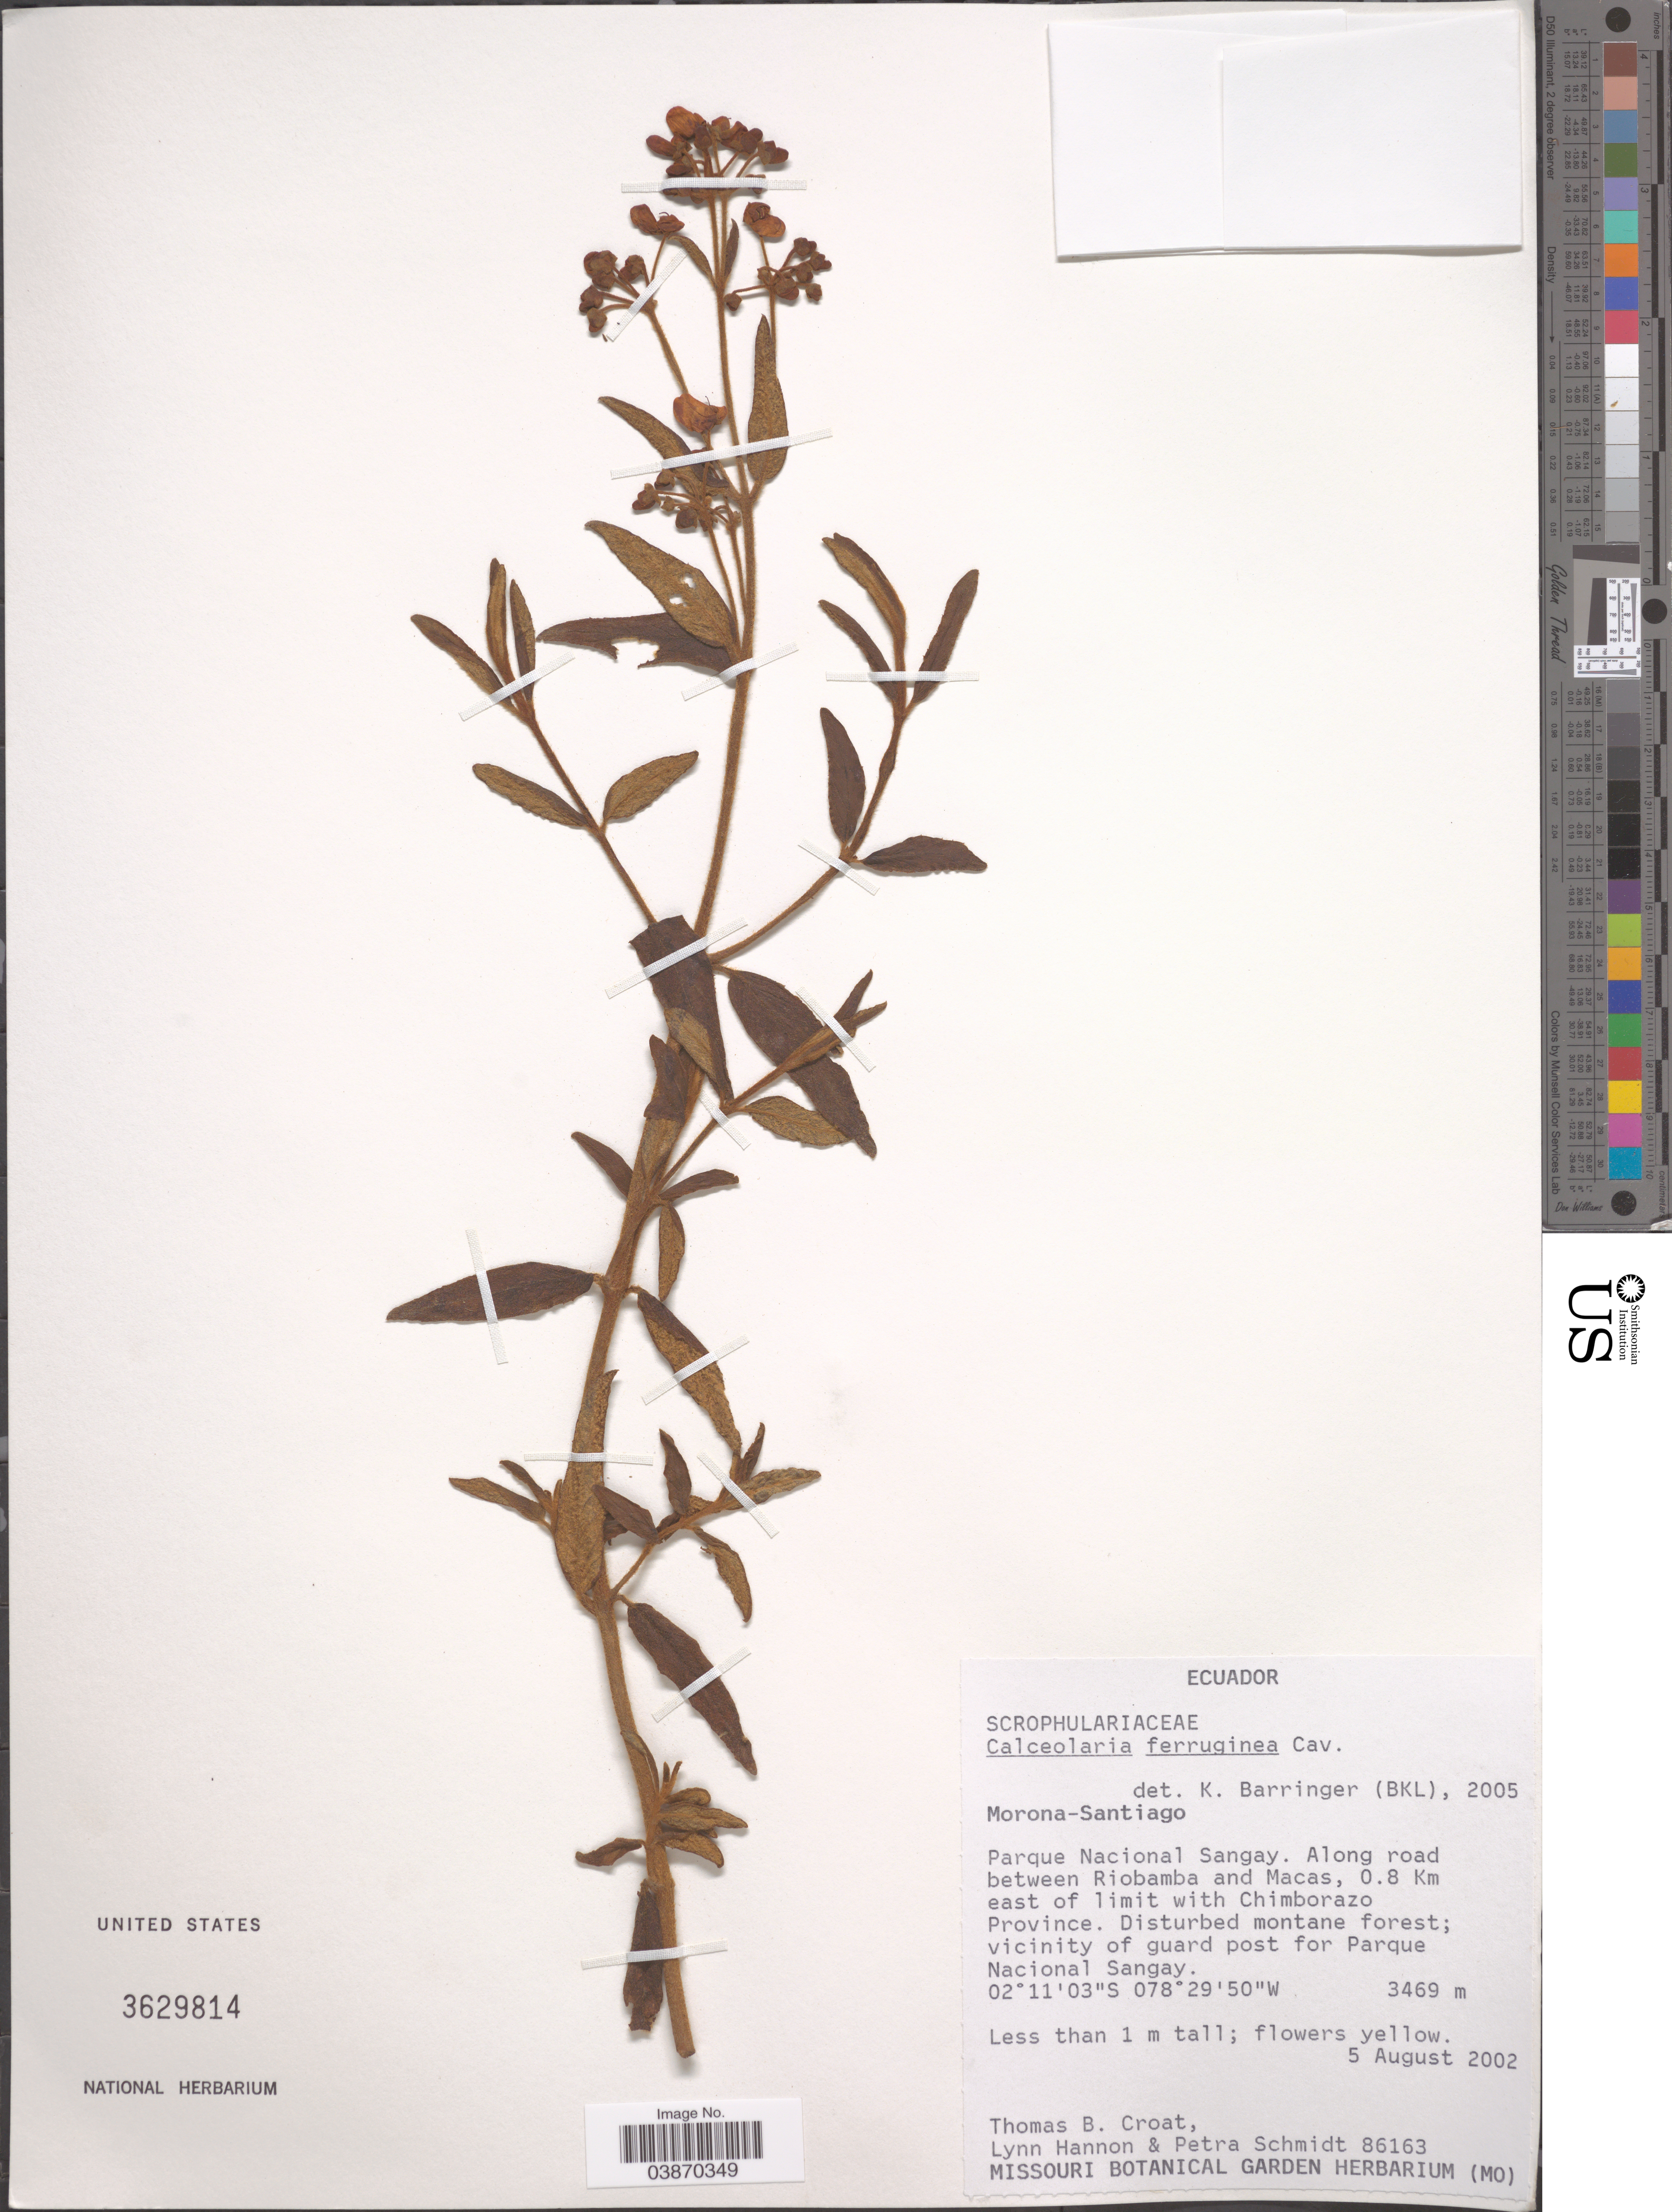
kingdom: Plantae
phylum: Tracheophyta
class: Magnoliopsida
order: Lamiales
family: Calceolariaceae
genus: Calceolaria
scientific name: Calceolaria ferruginea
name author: Cav.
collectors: T. B. Croat, L. Hannon & P. Schmidt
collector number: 86163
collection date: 2002-08-05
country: Ecuador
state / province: Morona-Santiago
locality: Parque Nacional Sangay. Along road between Riobamba and Macas, 0.8 Km east of limit with Chimborazo Province. Vicinity of guard post for Parque Nacional Sangay.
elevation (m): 3469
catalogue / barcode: US 3629814